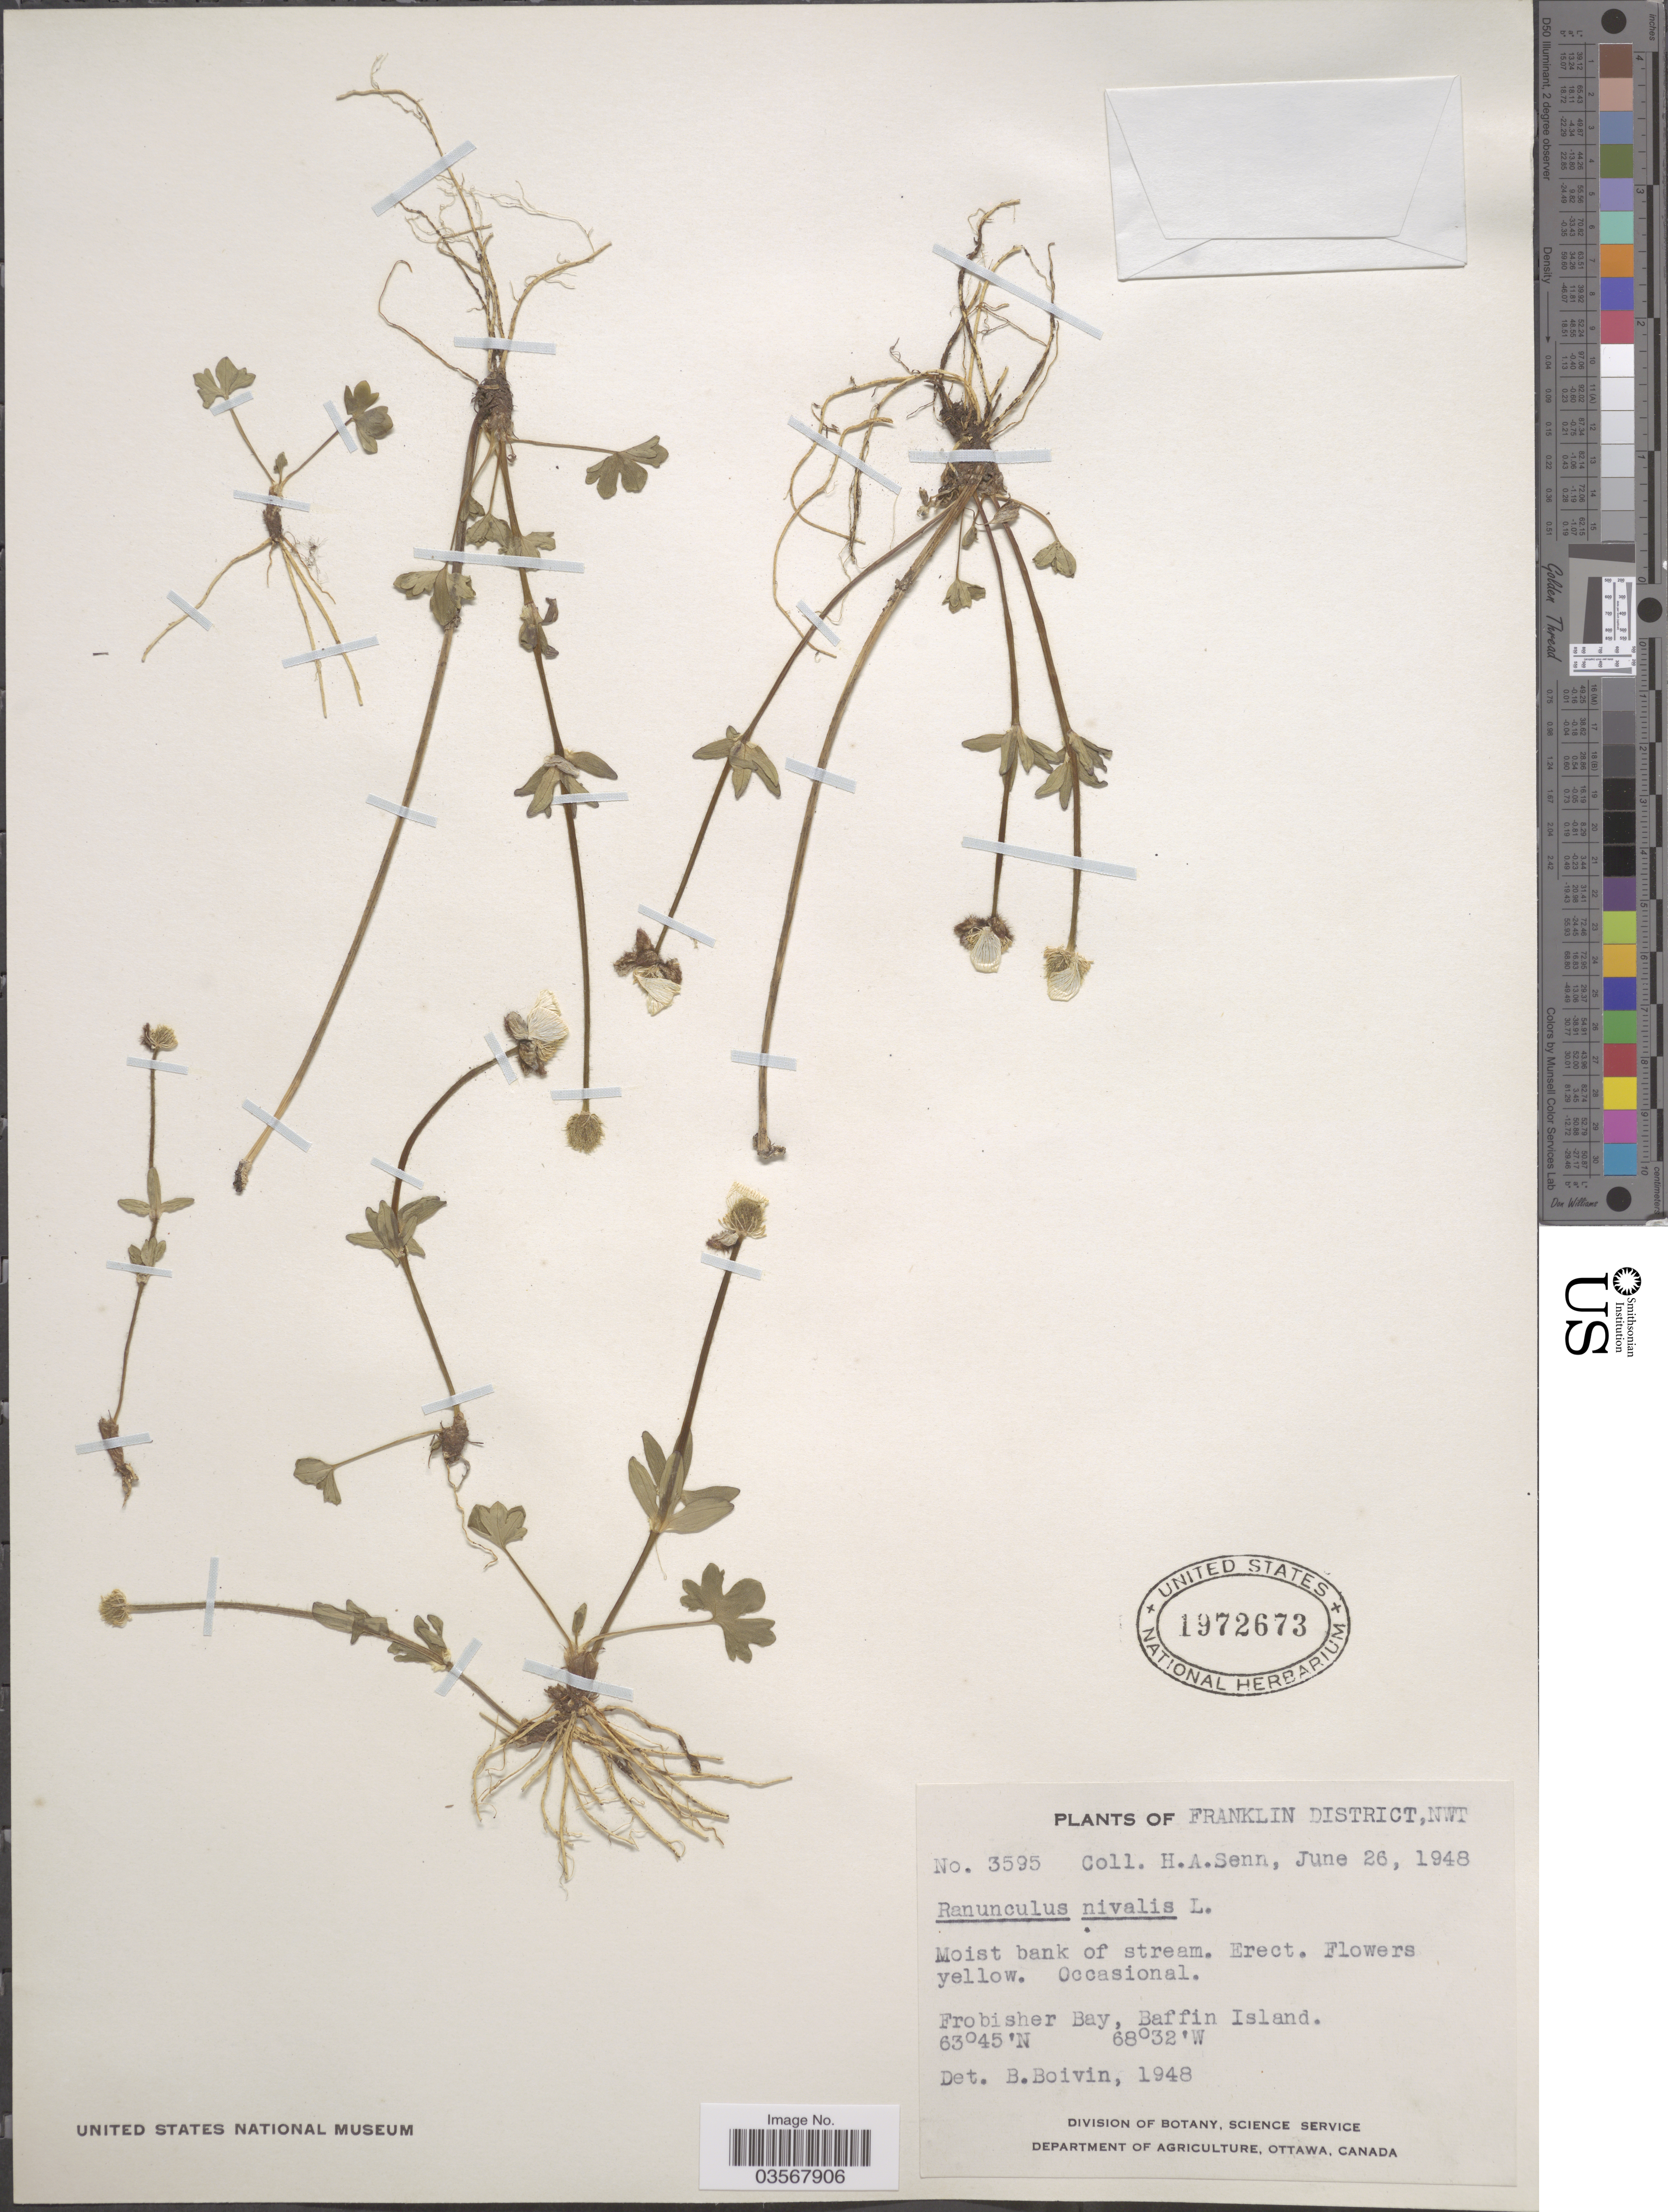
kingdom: Plantae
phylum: Tracheophyta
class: Magnoliopsida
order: Ranunculales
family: Ranunculaceae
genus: Ranunculus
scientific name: Ranunculus nivalis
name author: L.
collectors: H. Senn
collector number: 3595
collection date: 1948-06-26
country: Canada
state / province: Northwest Territories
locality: Franklin District. Frobisher Bay, Baffin Island.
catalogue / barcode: US 1972673